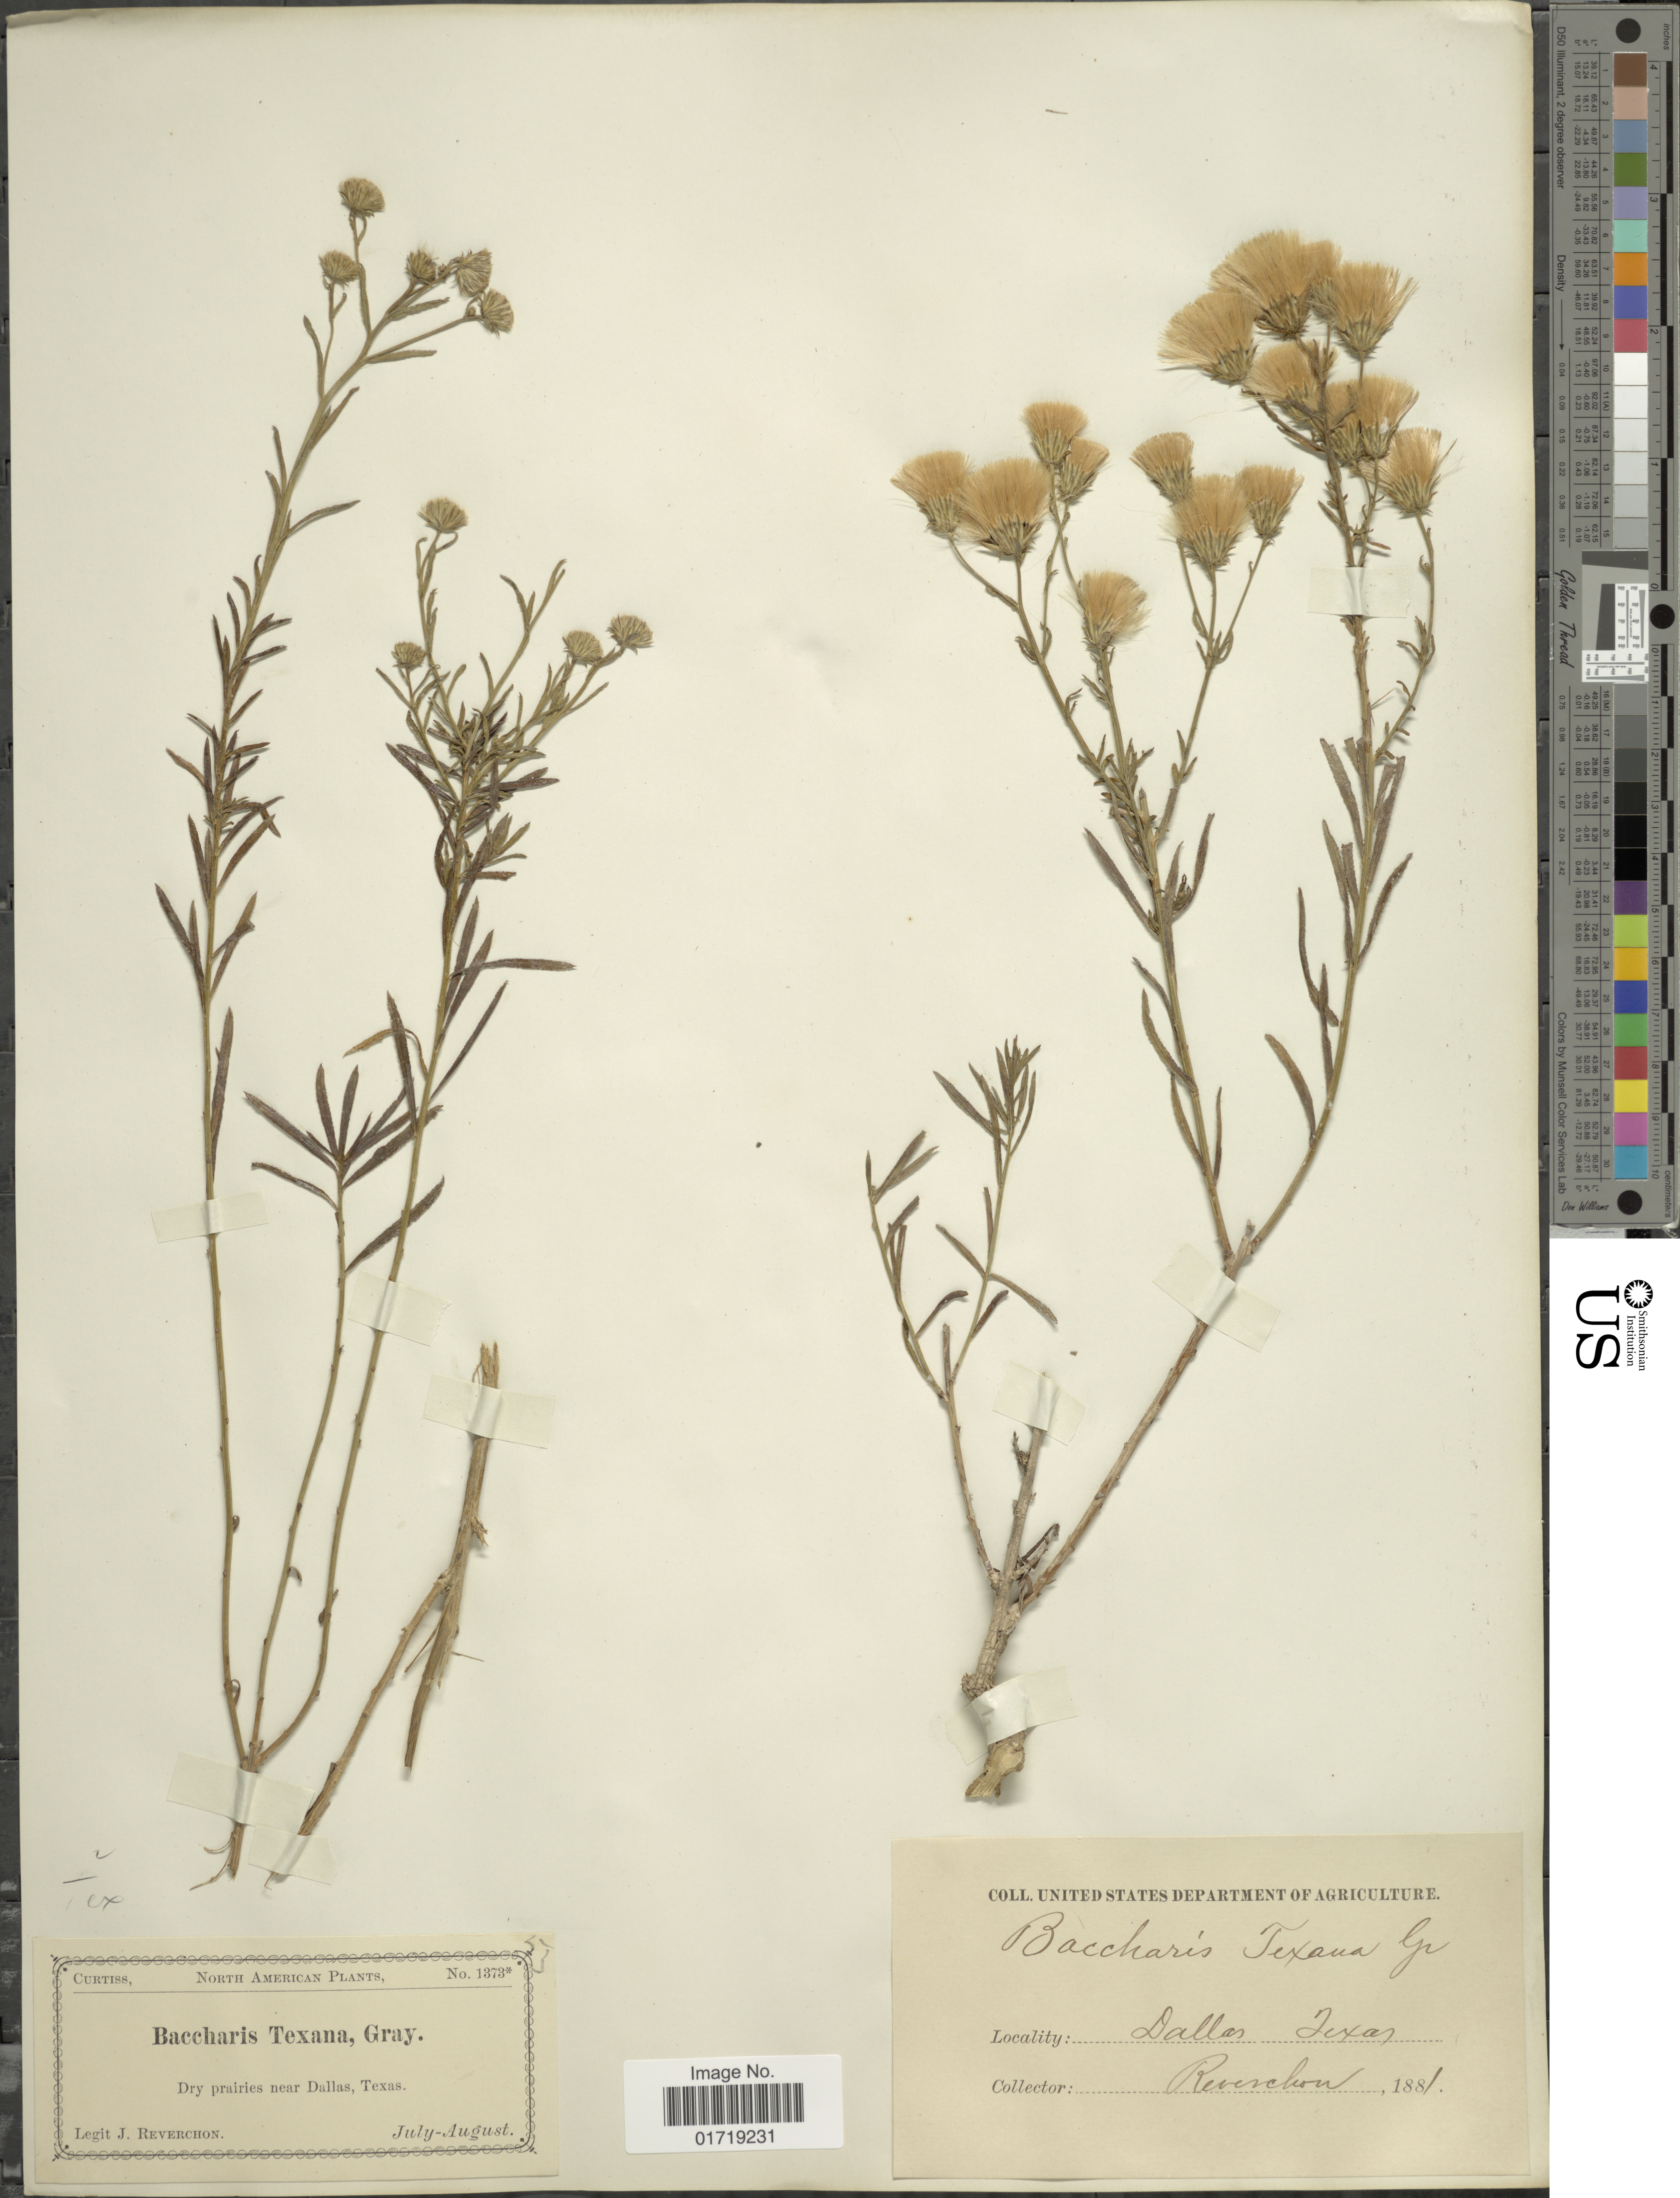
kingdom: Plantae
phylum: Tracheophyta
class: Magnoliopsida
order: Asterales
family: Asteraceae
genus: Baccharis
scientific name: Baccharis texana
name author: (Torr.) A. Gray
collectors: J. Reverchon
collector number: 1373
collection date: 1881-07/1881-08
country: United States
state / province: Texas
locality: Dry praires near Dalles, Texas